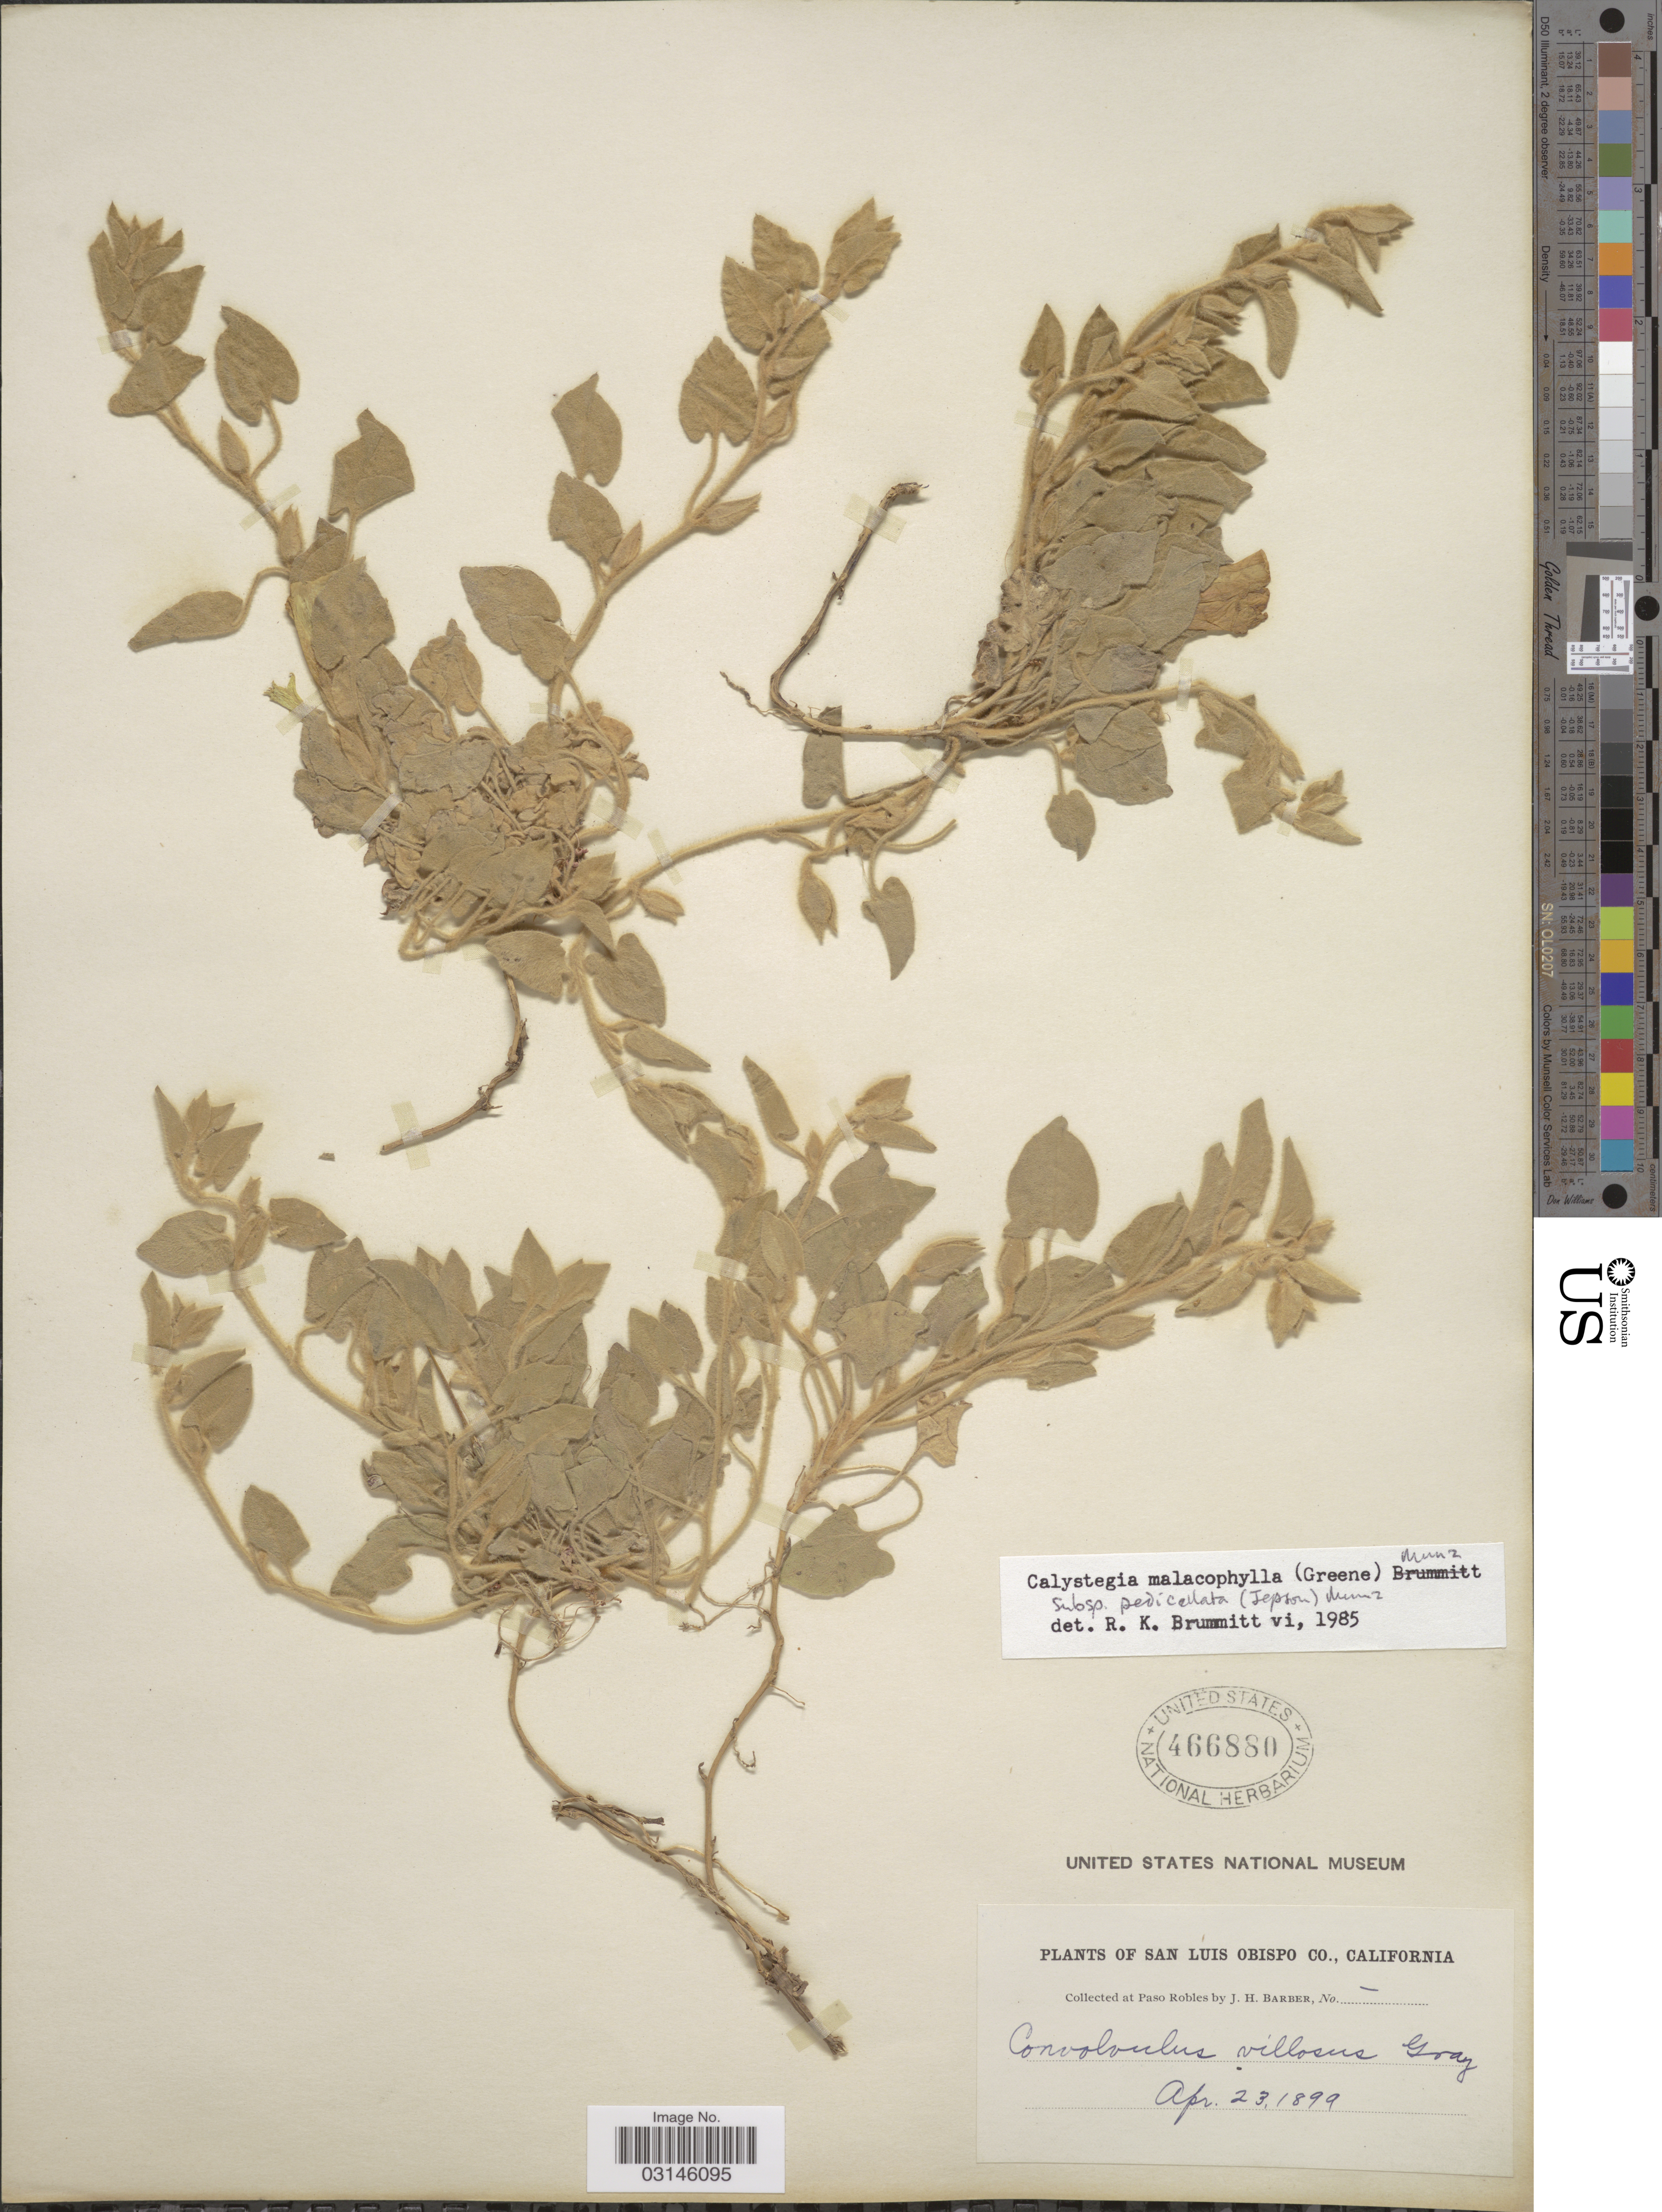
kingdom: Plantae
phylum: Tracheophyta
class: Magnoliopsida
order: Solanales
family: Convolvulaceae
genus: Calystegia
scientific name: Calystegia malacophylla subsp. pedicellata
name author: (Jeps.) Munz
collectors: J. Barber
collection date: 1899-04-23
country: United States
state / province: California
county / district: San Luis Obispo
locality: San Luis Obispo Co. Collected at Paso Robles.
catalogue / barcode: US 466880